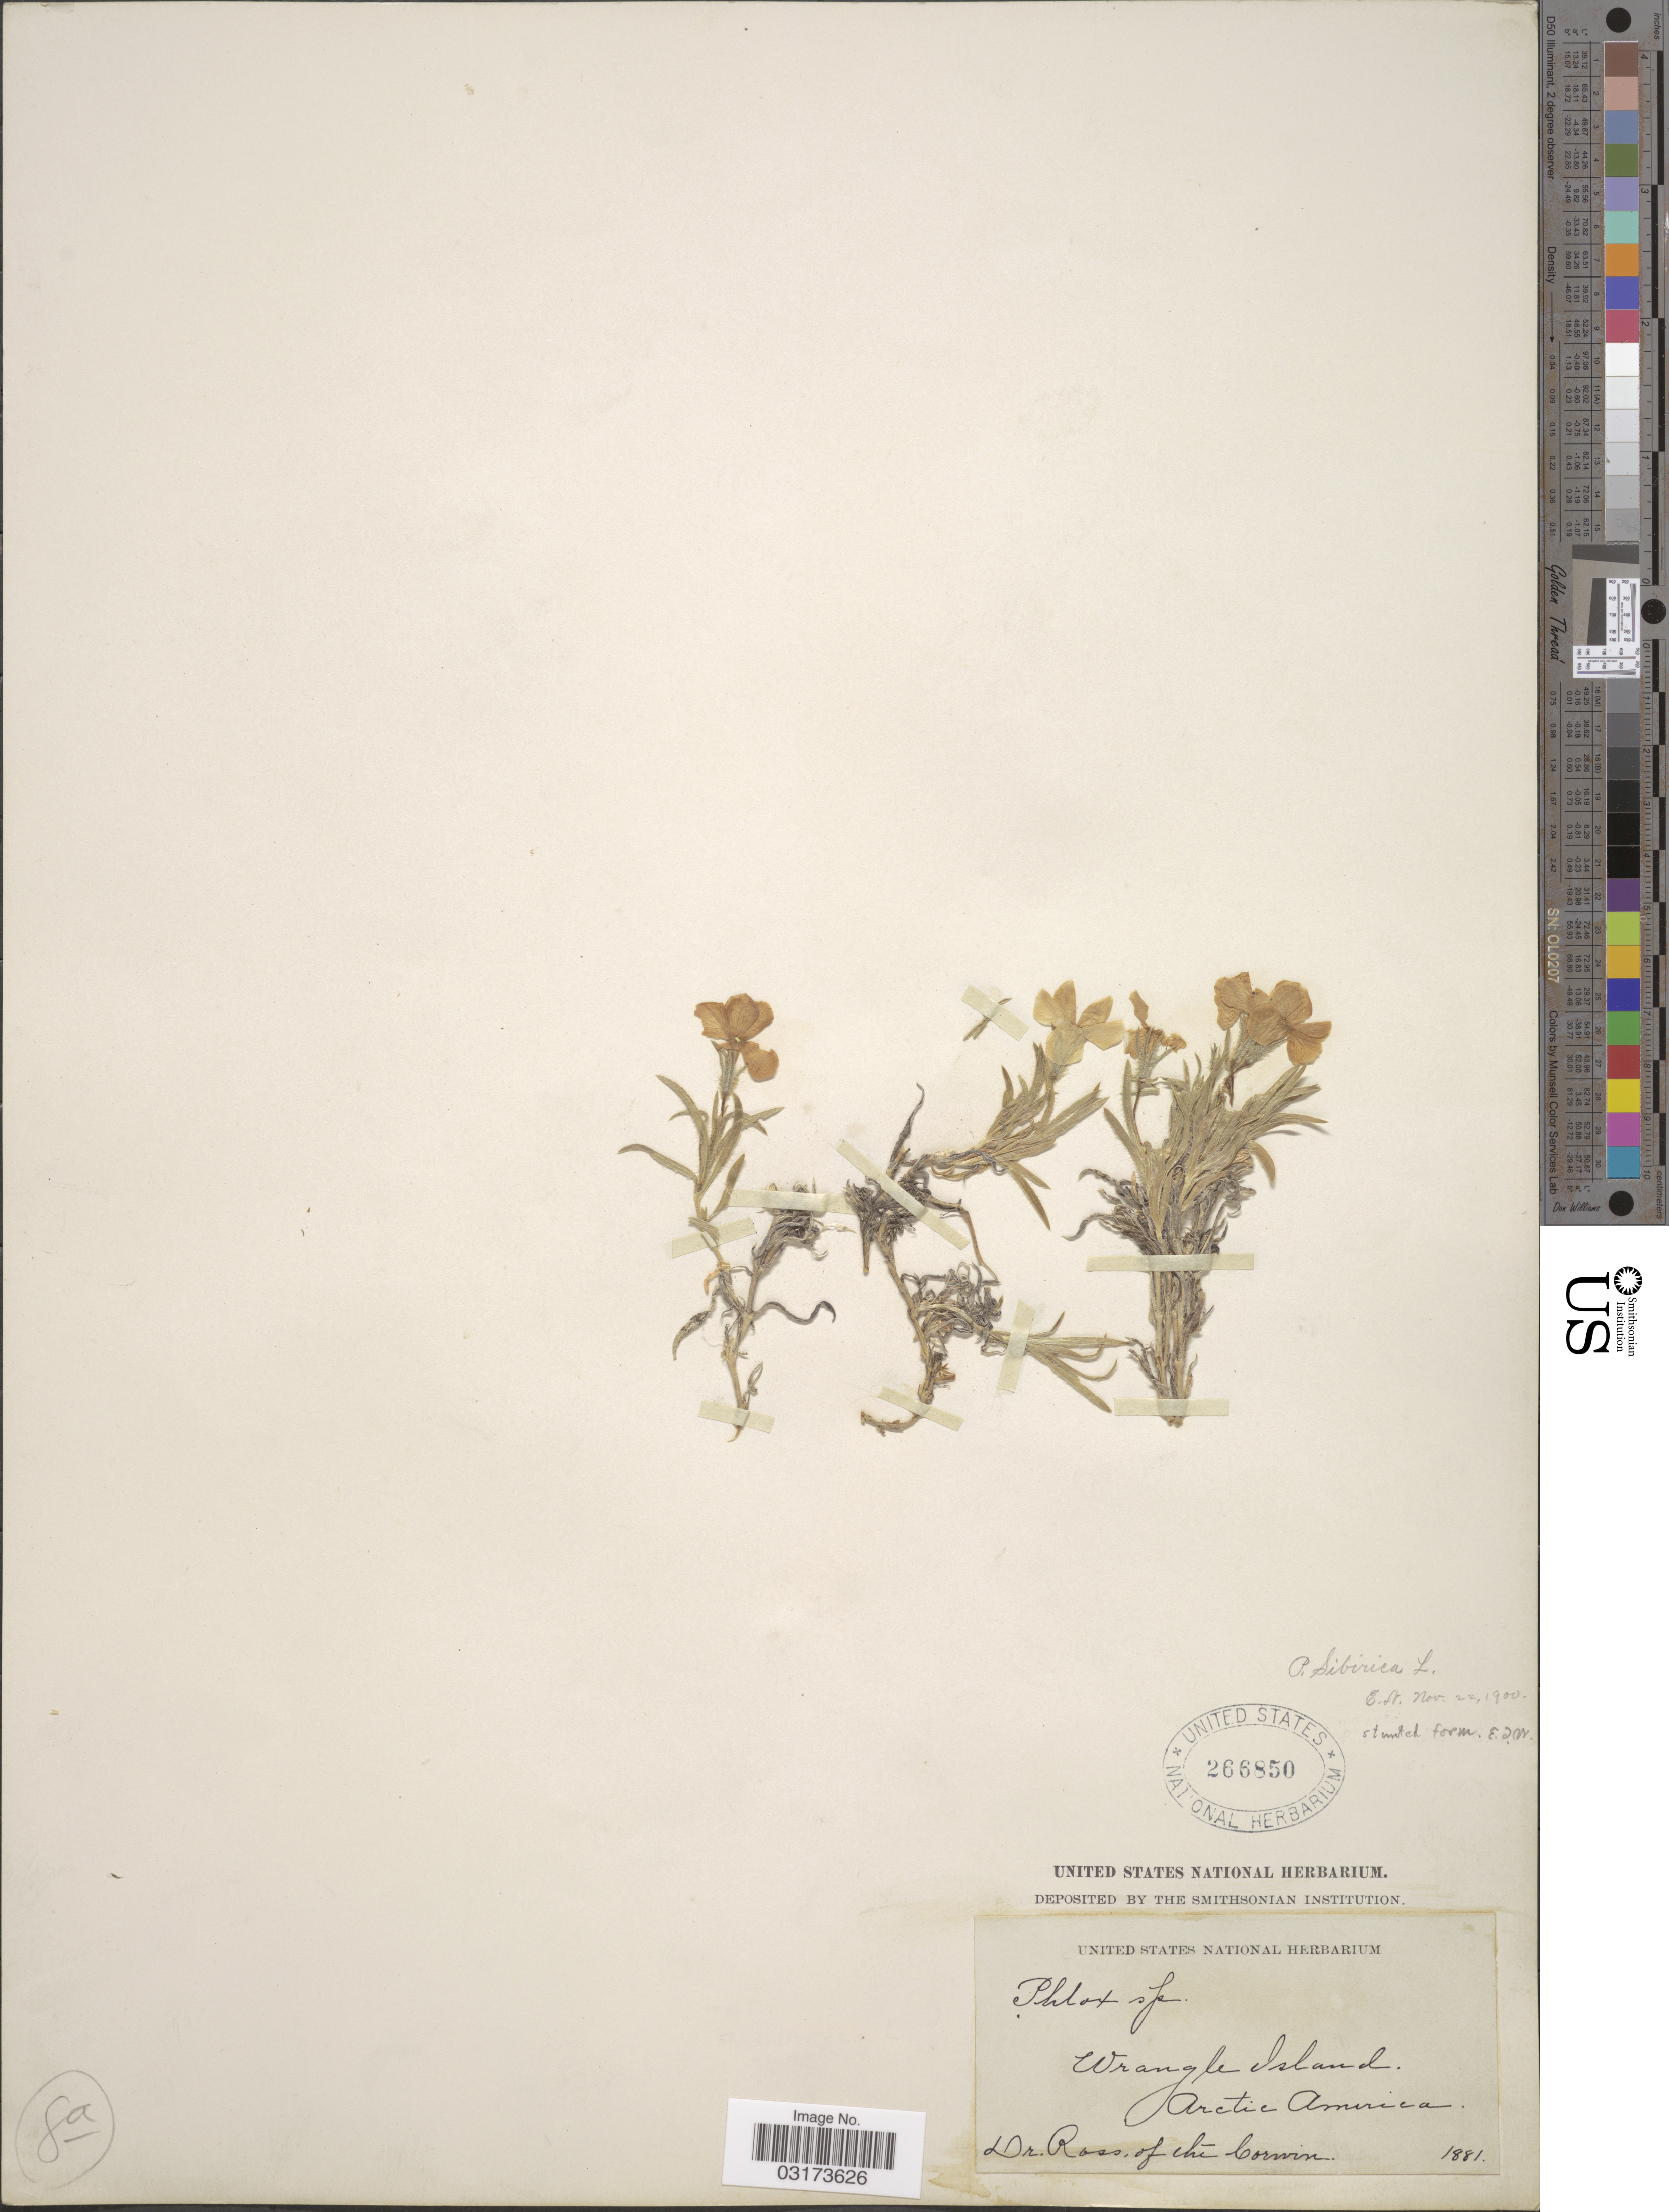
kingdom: Plantae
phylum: Tracheophyta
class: Magnoliopsida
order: Ericales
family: Polemoniaceae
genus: Phlox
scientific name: Phlox alaskensis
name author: Jordal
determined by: Mayfield, M. H.; Ferguson, C. J.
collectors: Ross of the Corwin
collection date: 1881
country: Russian Federation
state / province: Chukotka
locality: Wrangle Island Arctic America.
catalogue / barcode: US 266850